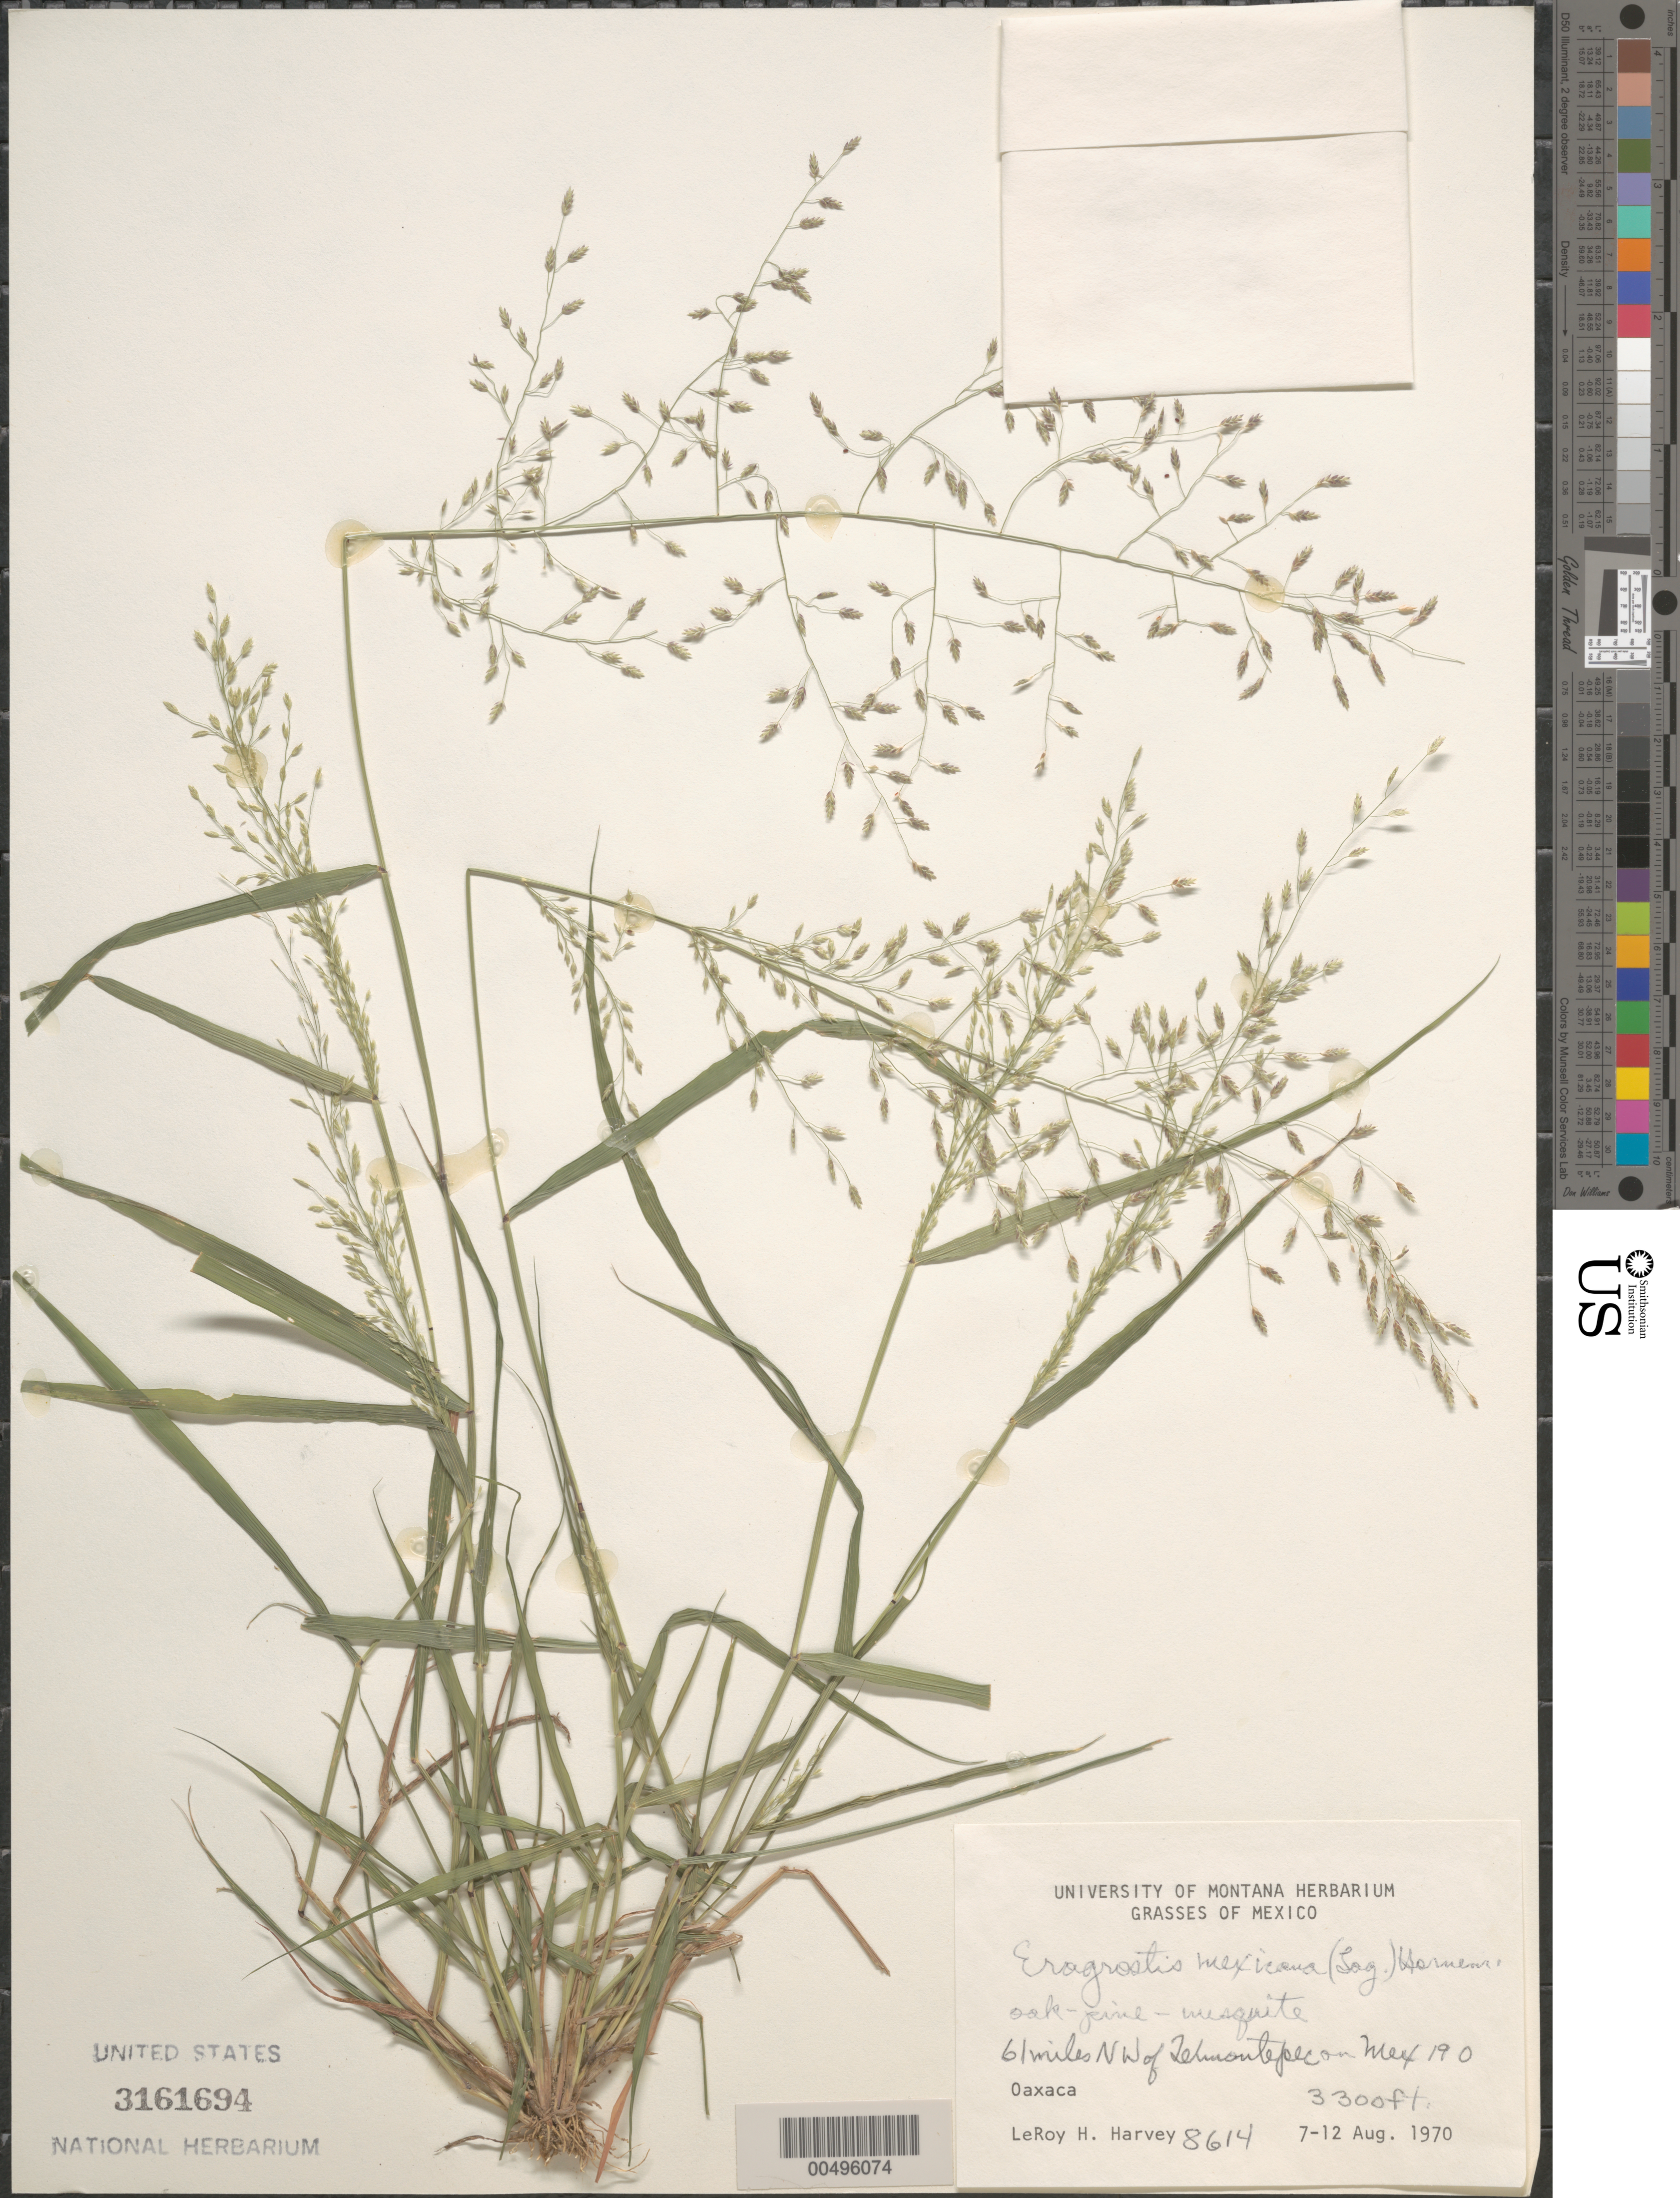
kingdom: Plantae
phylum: Tracheophyta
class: Liliopsida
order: Poales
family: Poaceae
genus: Eragrostis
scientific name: Eragrostis mexicana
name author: (Hornem.) Link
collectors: L. H. Harvey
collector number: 8614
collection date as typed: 7 Aug 1970 to 12 Aug 1970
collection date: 1970-08-07/1970-08-12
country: Mexico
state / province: Oaxaca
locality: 61 mi NW of Tehuantepec on Mex 190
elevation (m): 1006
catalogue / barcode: US 3161694